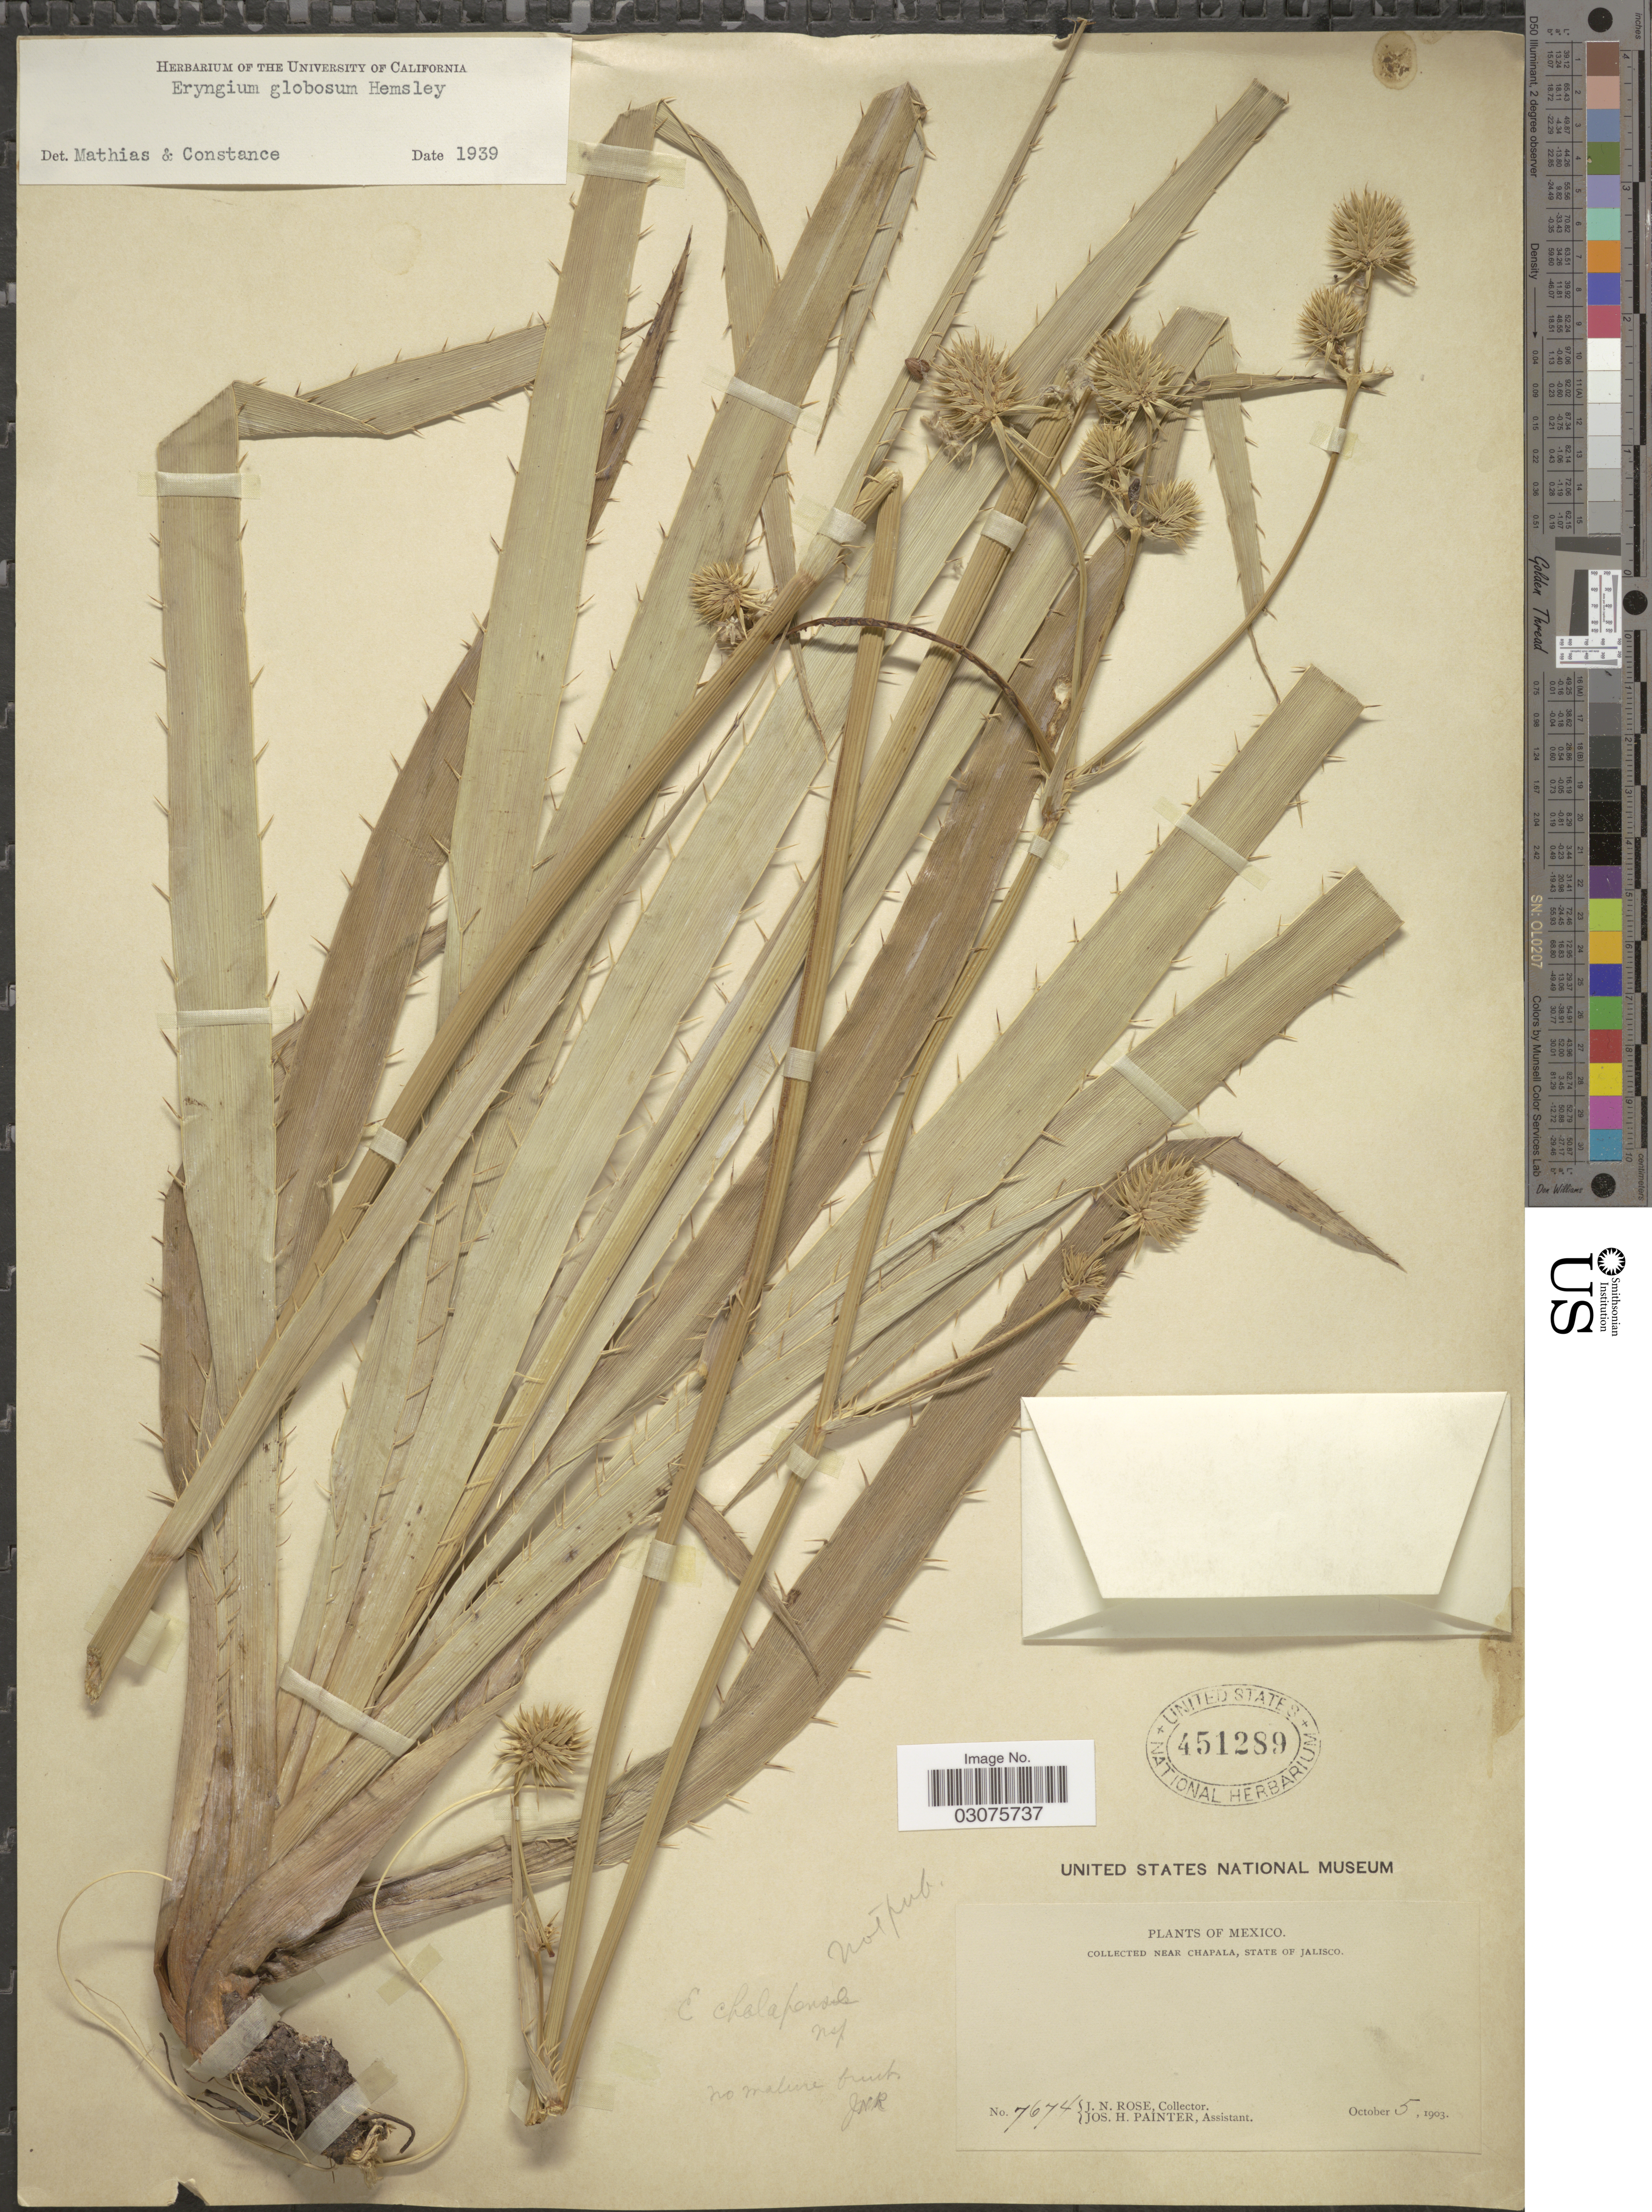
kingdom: Plantae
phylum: Tracheophyta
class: Magnoliopsida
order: Apiales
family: Apiaceae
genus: Eryngium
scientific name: Eryngium globosum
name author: Hemsl.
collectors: J. N. Rose & J. H. Painter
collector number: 7674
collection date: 1903-10-05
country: Mexico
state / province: Jalisco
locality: Near Chapala.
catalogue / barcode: US 451289